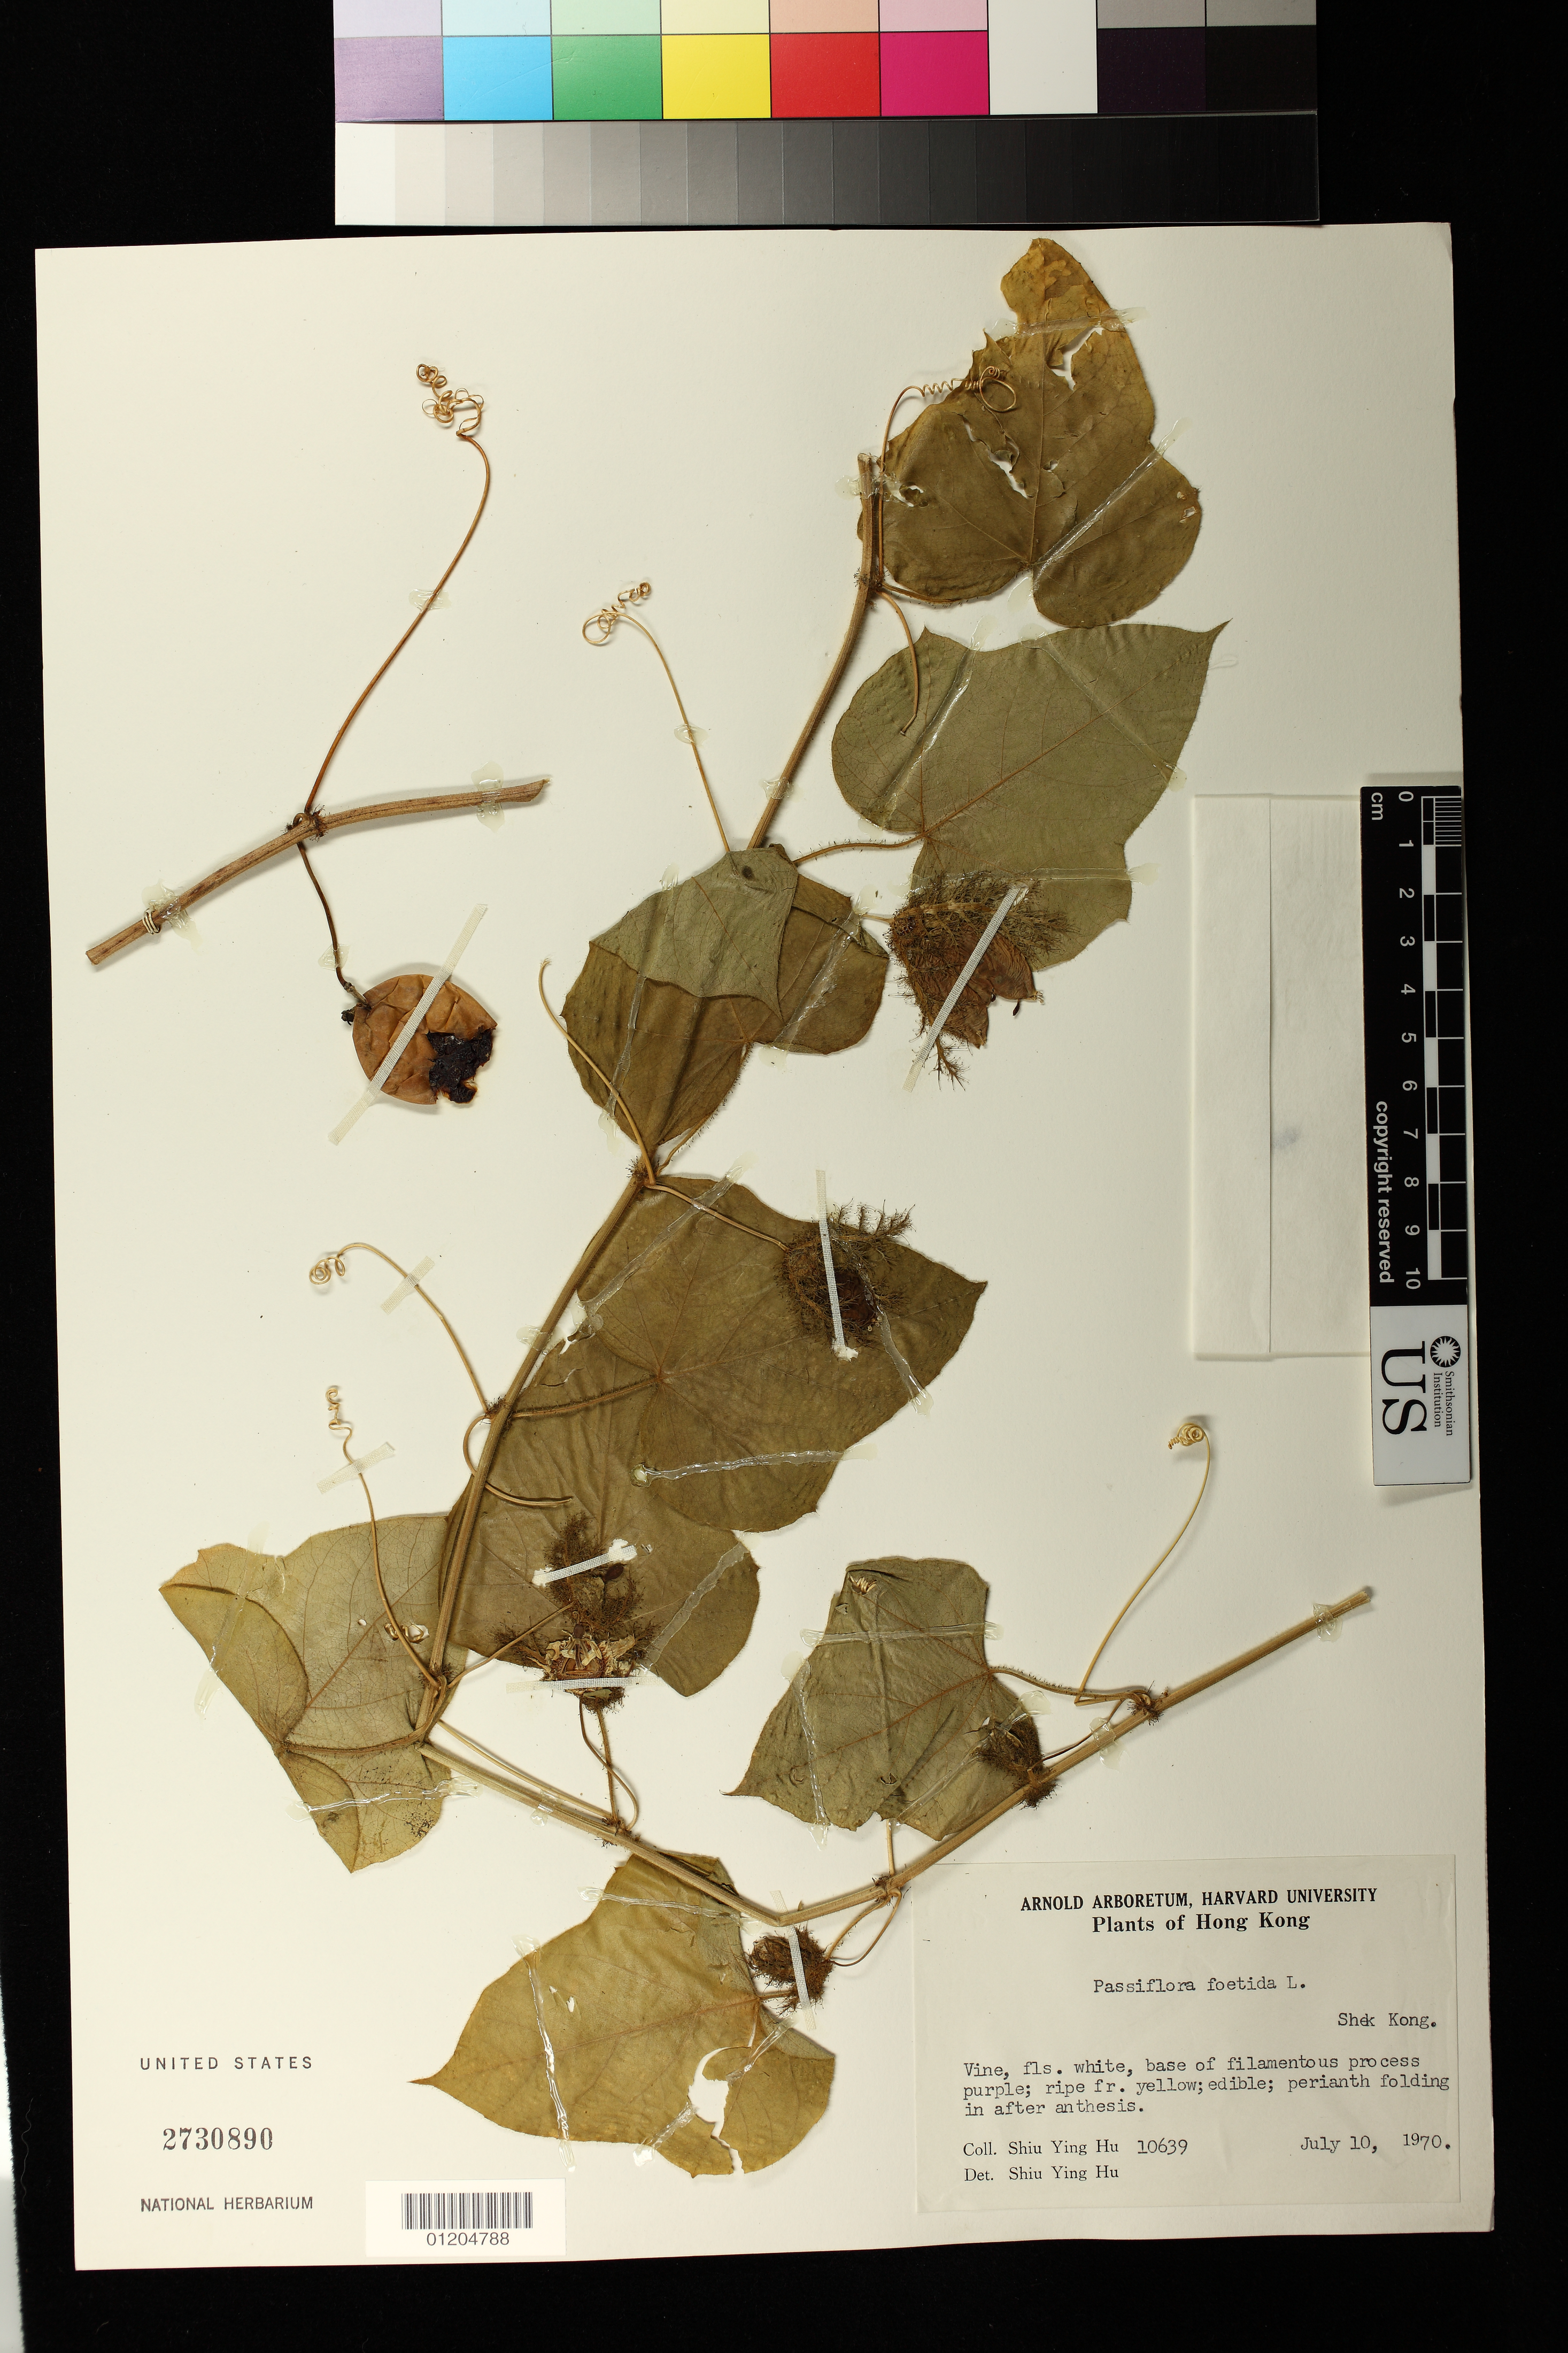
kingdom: Plantae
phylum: Tracheophyta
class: Magnoliopsida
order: Malpighiales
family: Passifloraceae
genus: Passiflora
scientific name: Passiflora foetida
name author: L.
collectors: S. Y. Hu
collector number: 10639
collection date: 1970-07-10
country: China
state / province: Hong Kong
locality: Shek Kong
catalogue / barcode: US 2730890